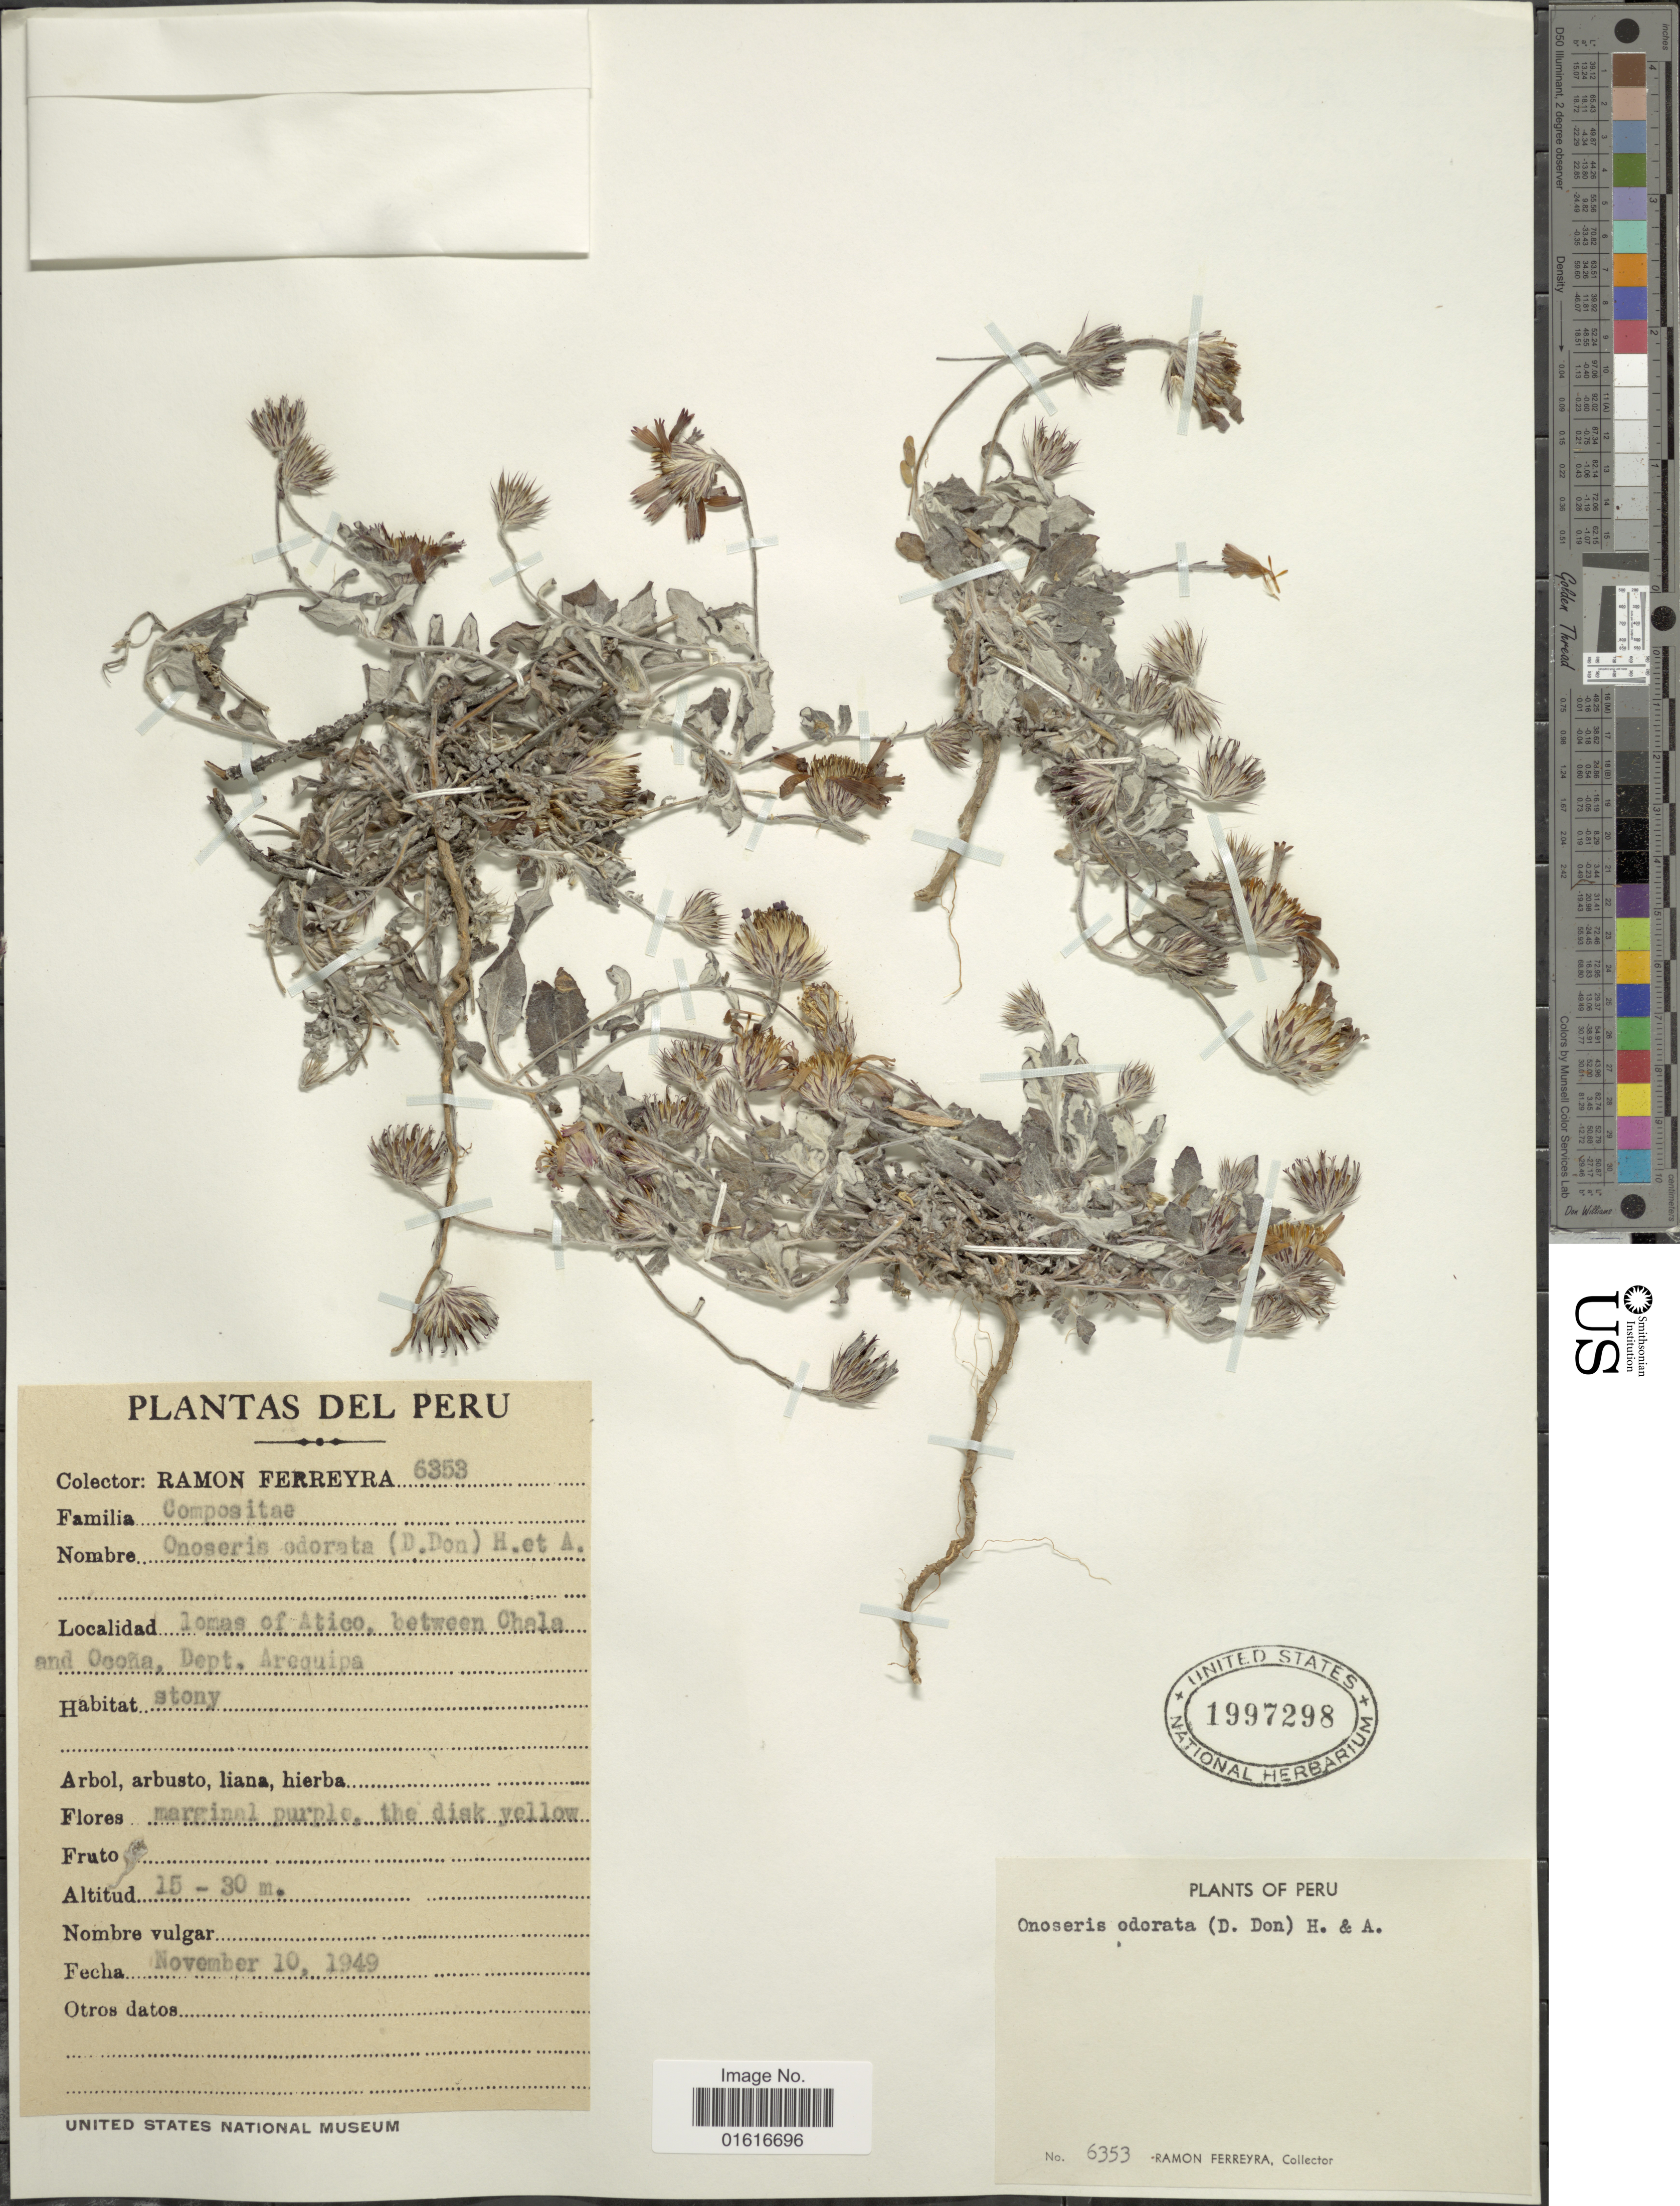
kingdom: Plantae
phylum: Tracheophyta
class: Magnoliopsida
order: Asterales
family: Asteraceae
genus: Onoseris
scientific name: Onoseris odorata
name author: (D. Don) Hook. & Arn.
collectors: R. A. Ferreyra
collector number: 6353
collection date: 1949-11-10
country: Peru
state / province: Arequipa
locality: Lomas of Atico, between Chala and Ocona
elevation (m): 15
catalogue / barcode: US 1997298